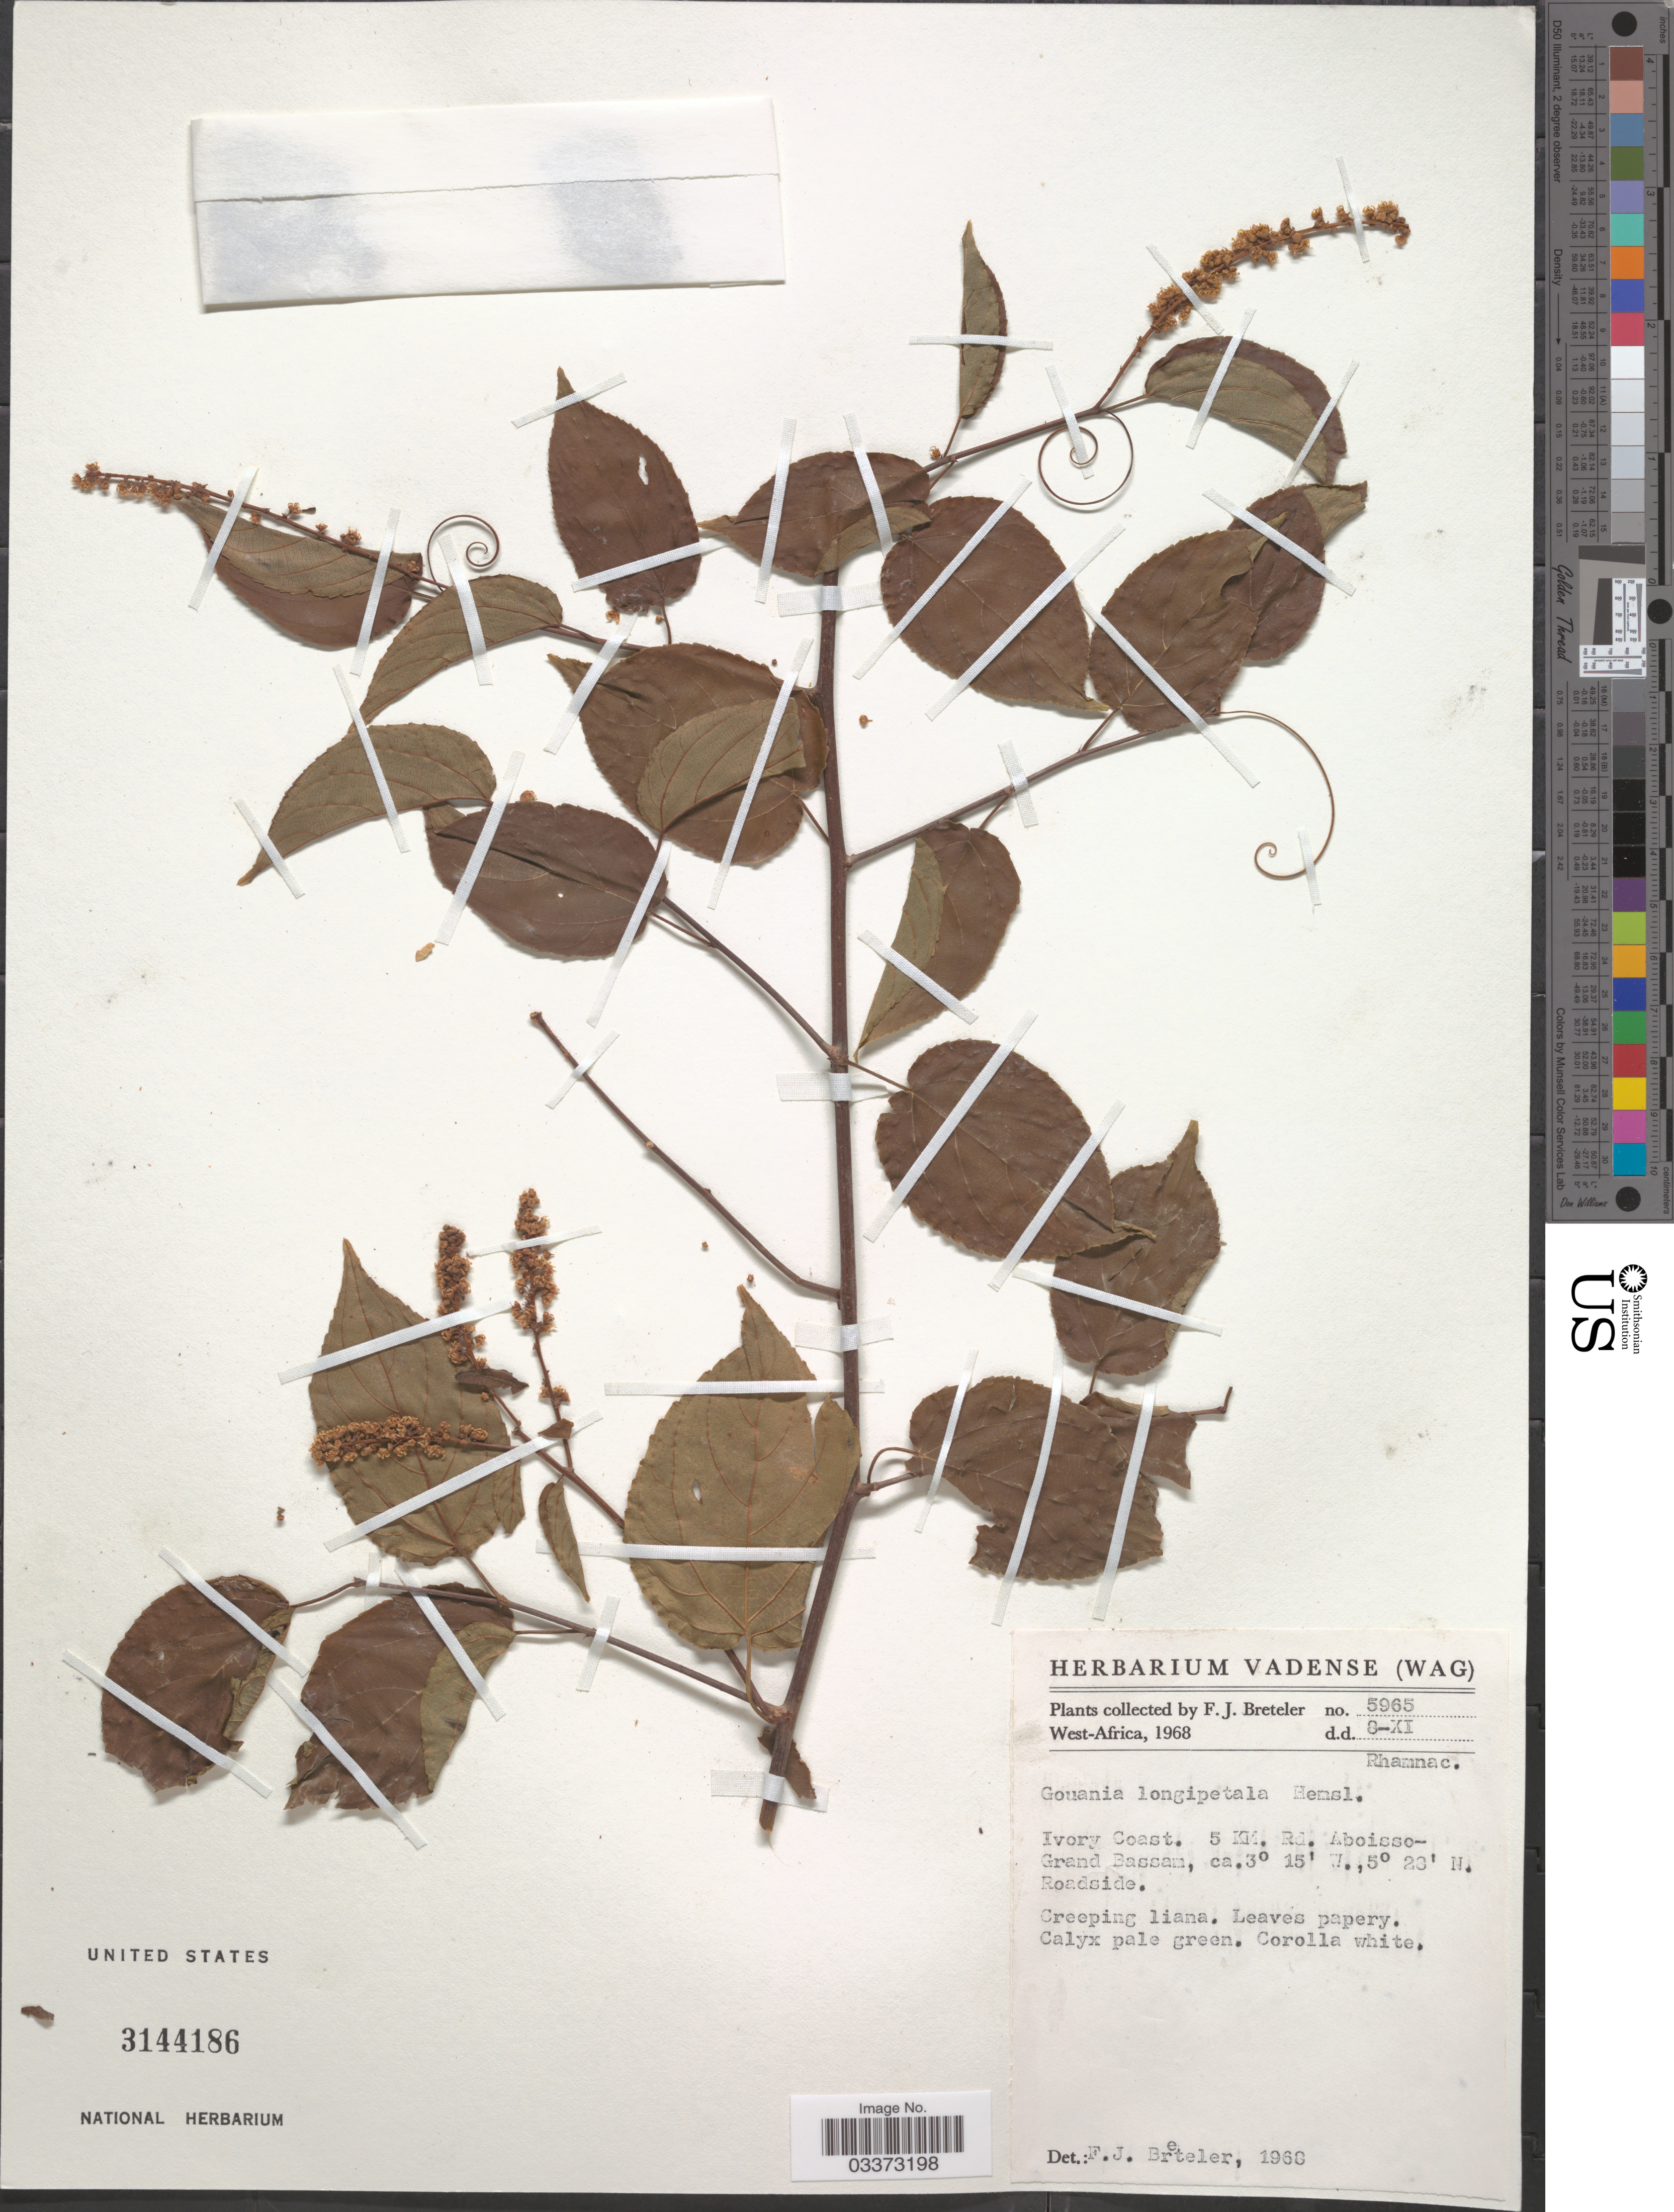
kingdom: Plantae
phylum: Tracheophyta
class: Magnoliopsida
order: Rosales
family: Rhamnaceae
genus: Gouania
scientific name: Gouania longipetala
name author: Hemsl.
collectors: F. J. Breteler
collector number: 5965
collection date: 1968-11-08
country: Ivory Coast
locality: West-Africa. 5 Km. Rd. Aboisso-Grand Bassam.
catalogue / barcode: US 3144186